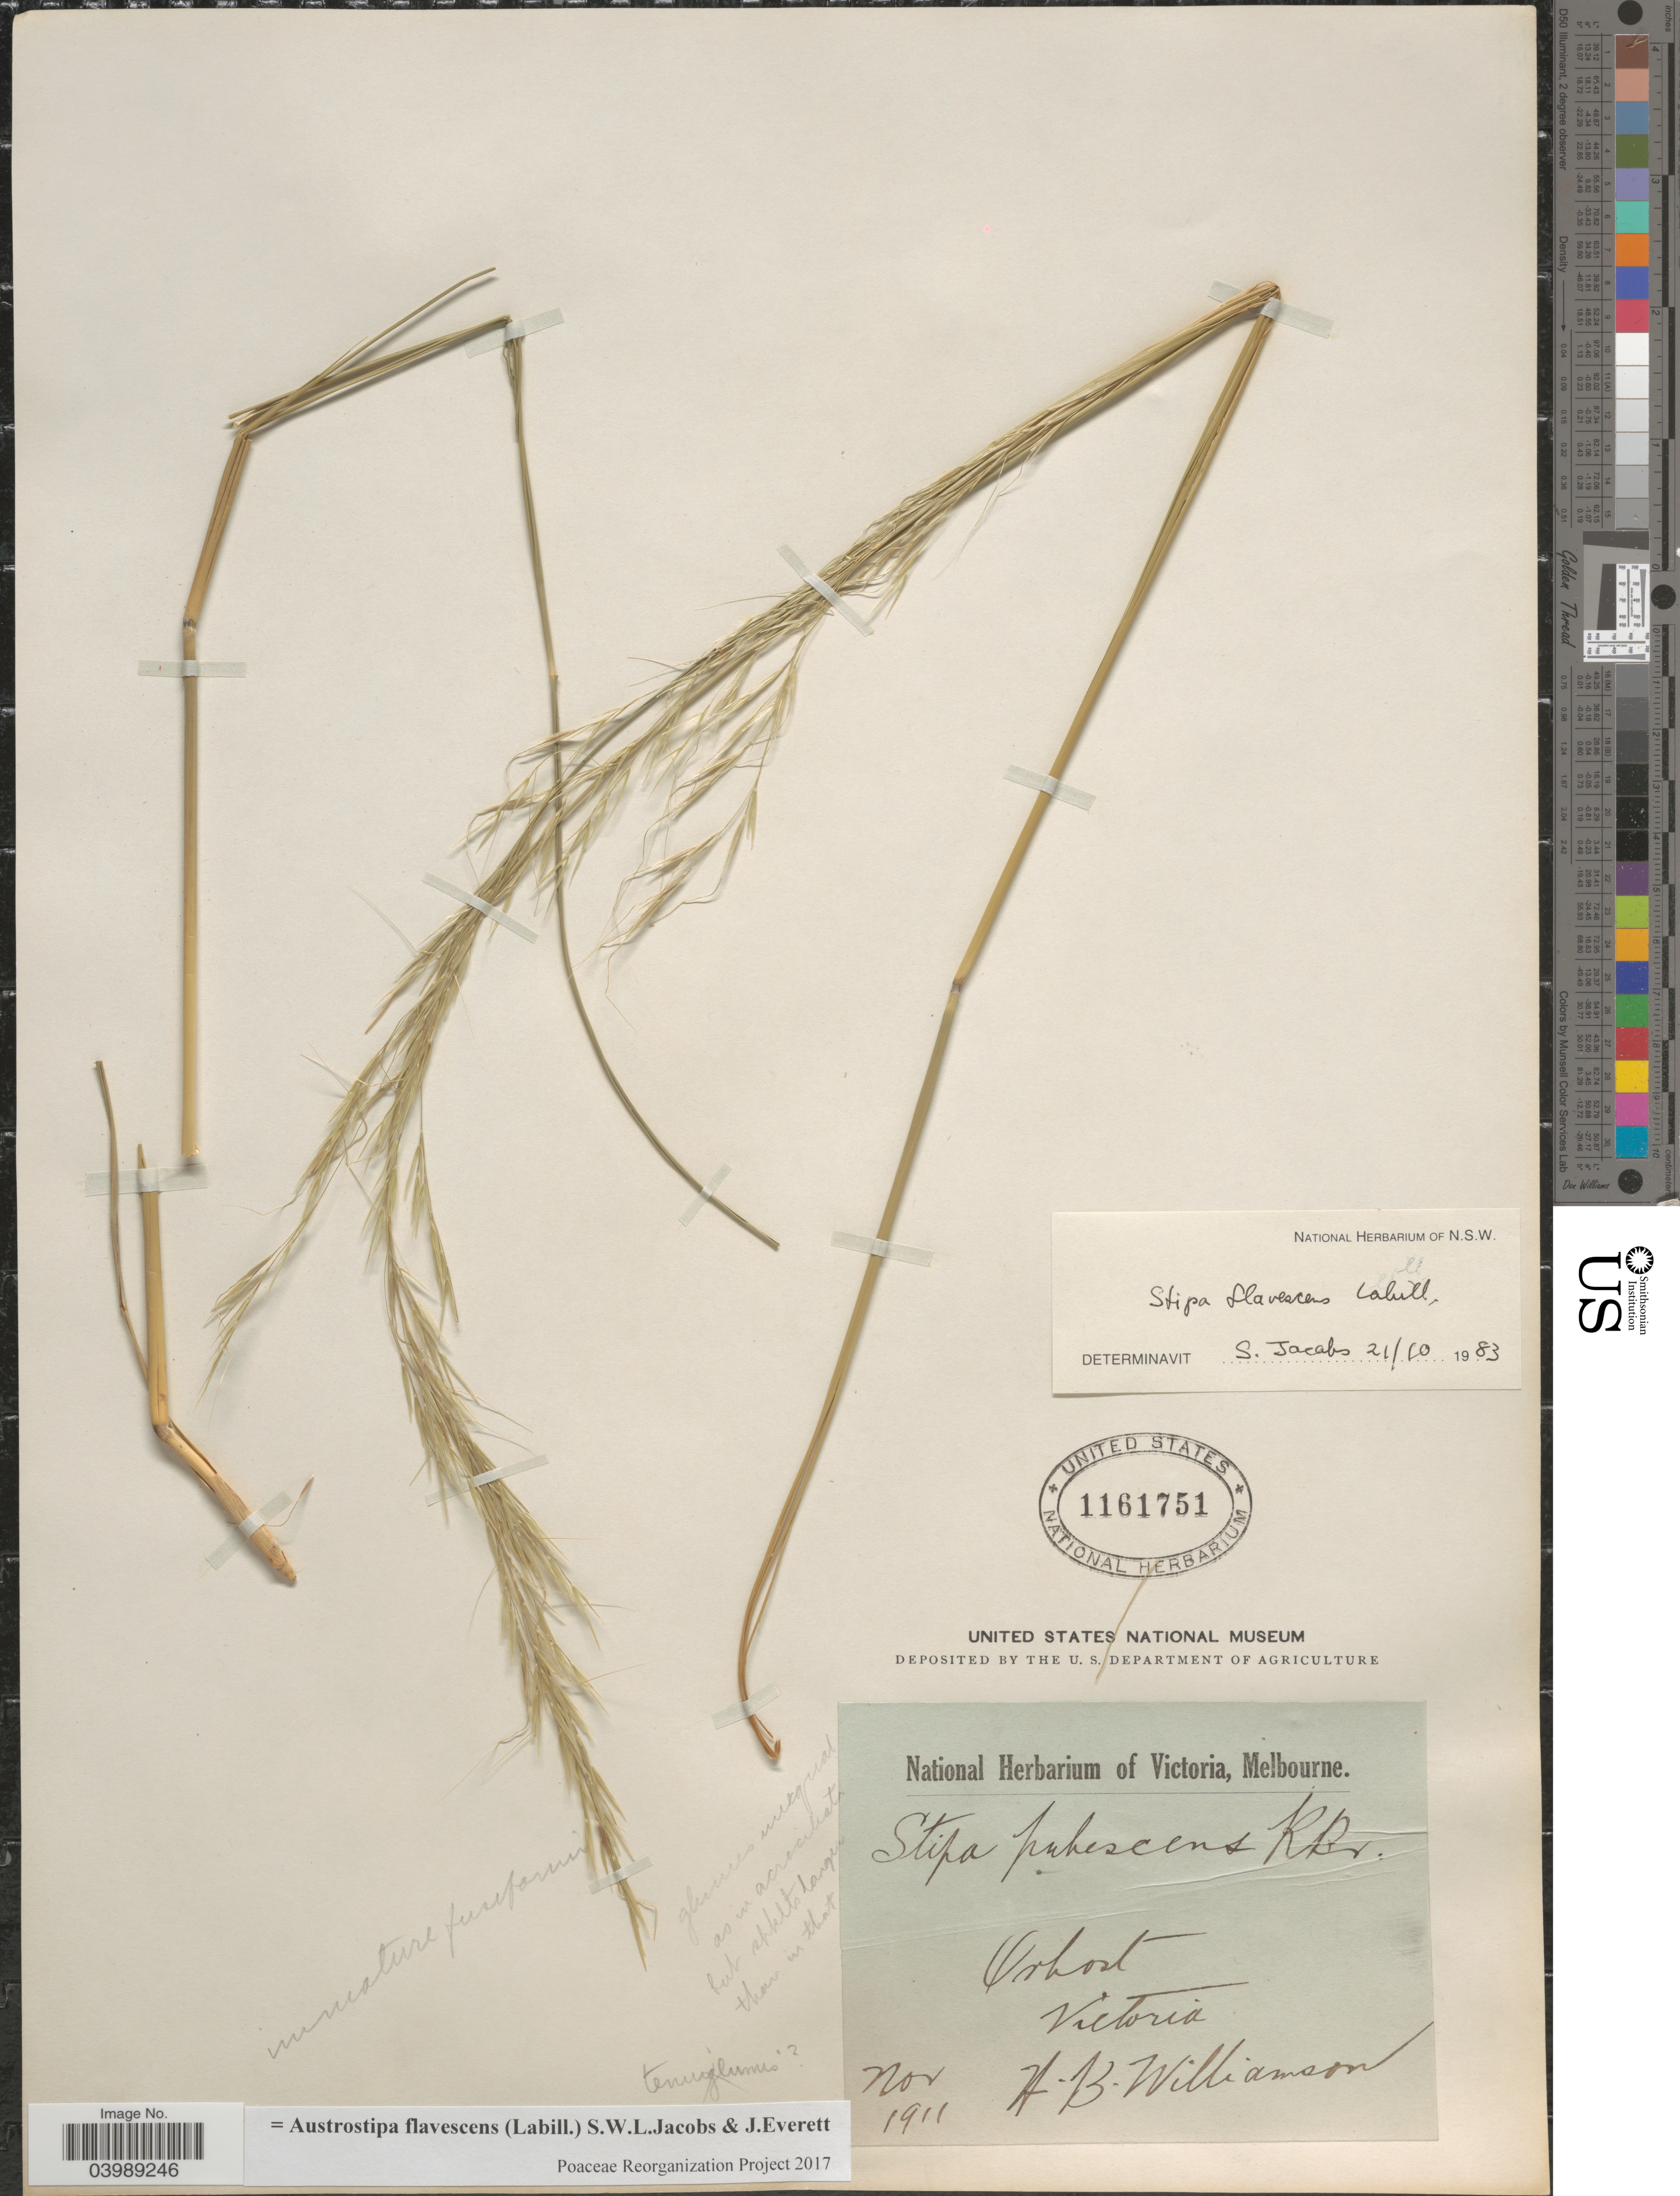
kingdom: Plantae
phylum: Tracheophyta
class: Liliopsida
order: Poales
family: Poaceae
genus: Austrostipa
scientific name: Austrostipa flavescens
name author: (Labill.) S.W.L. Jacobs & J. Everett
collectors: H. Williamson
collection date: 1911-11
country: Australia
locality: Orbost. Victoria.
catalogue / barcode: US 1161751